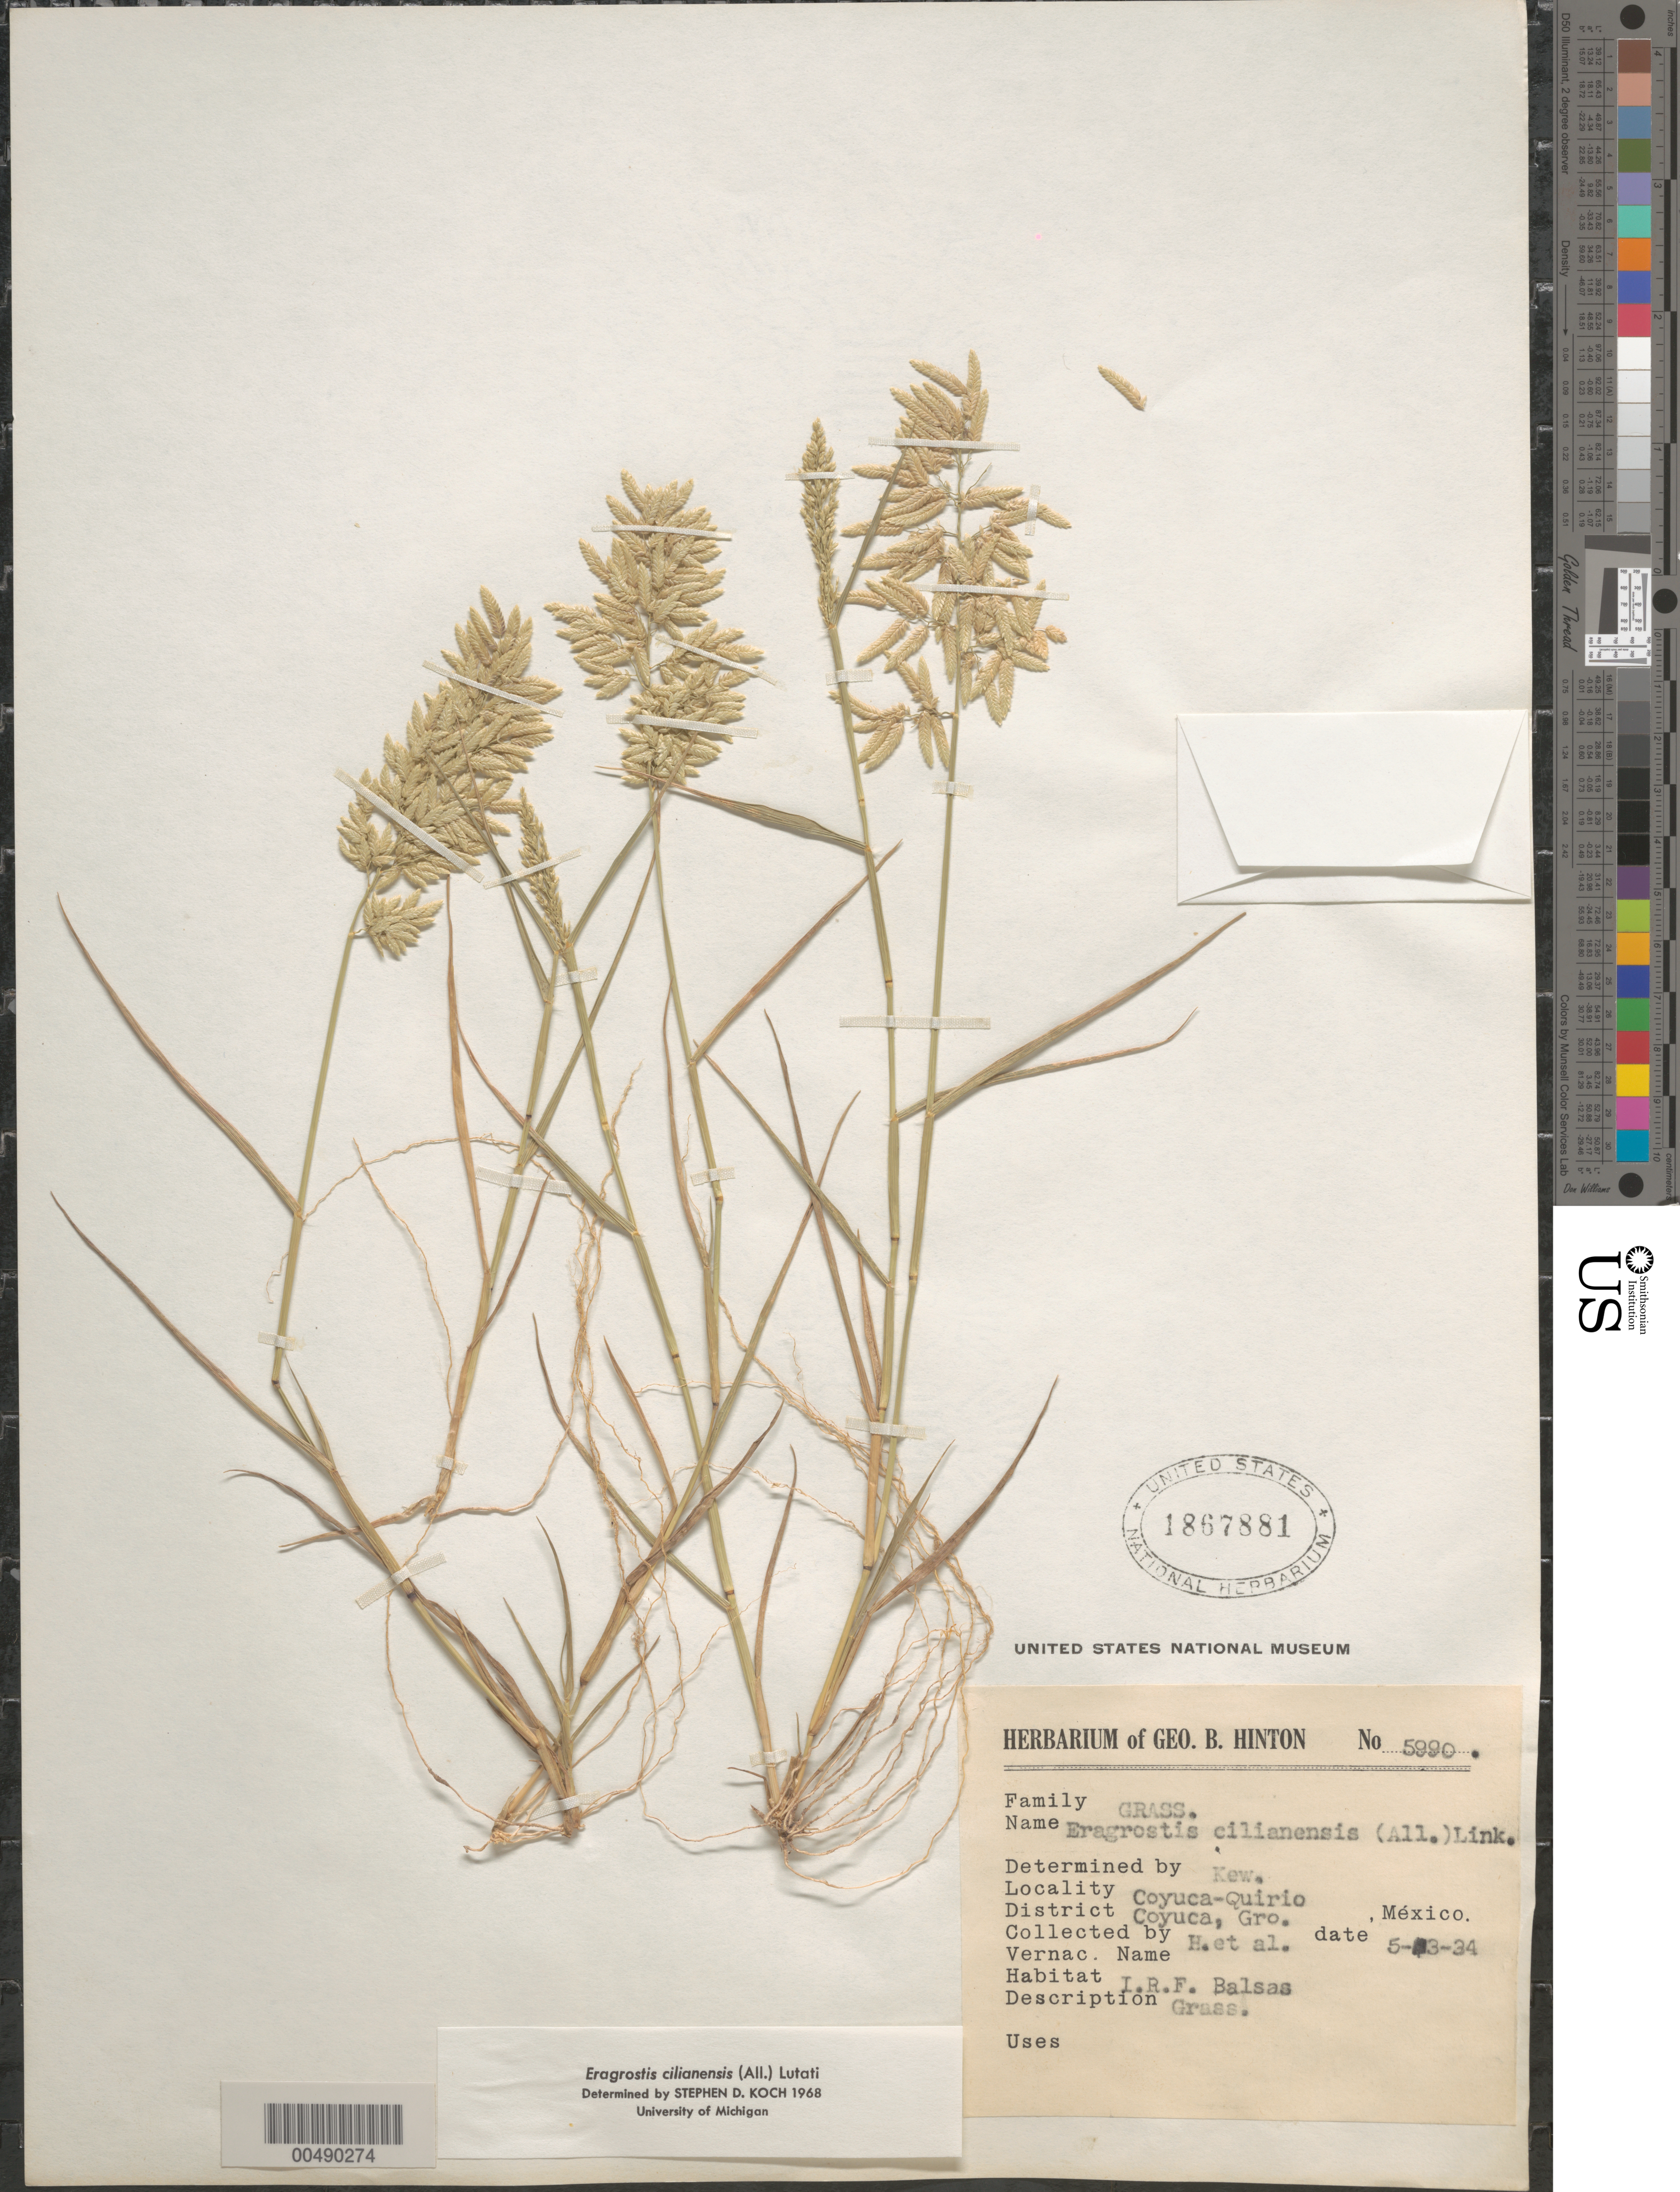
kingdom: Plantae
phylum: Tracheophyta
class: Liliopsida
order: Poales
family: Poaceae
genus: Eragrostis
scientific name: Eragrostis cilianensis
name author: (Bellardi) Vignolo ex Janch.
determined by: Koch, S. D.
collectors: G. B. Hinton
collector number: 5990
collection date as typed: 5 Mar 1934 or 3 May 1934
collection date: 1934-03-05 or 1934-05-03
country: Mexico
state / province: Guerrero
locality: Coyuca - Quirio, Coyuca Dist.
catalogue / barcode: US 1867881